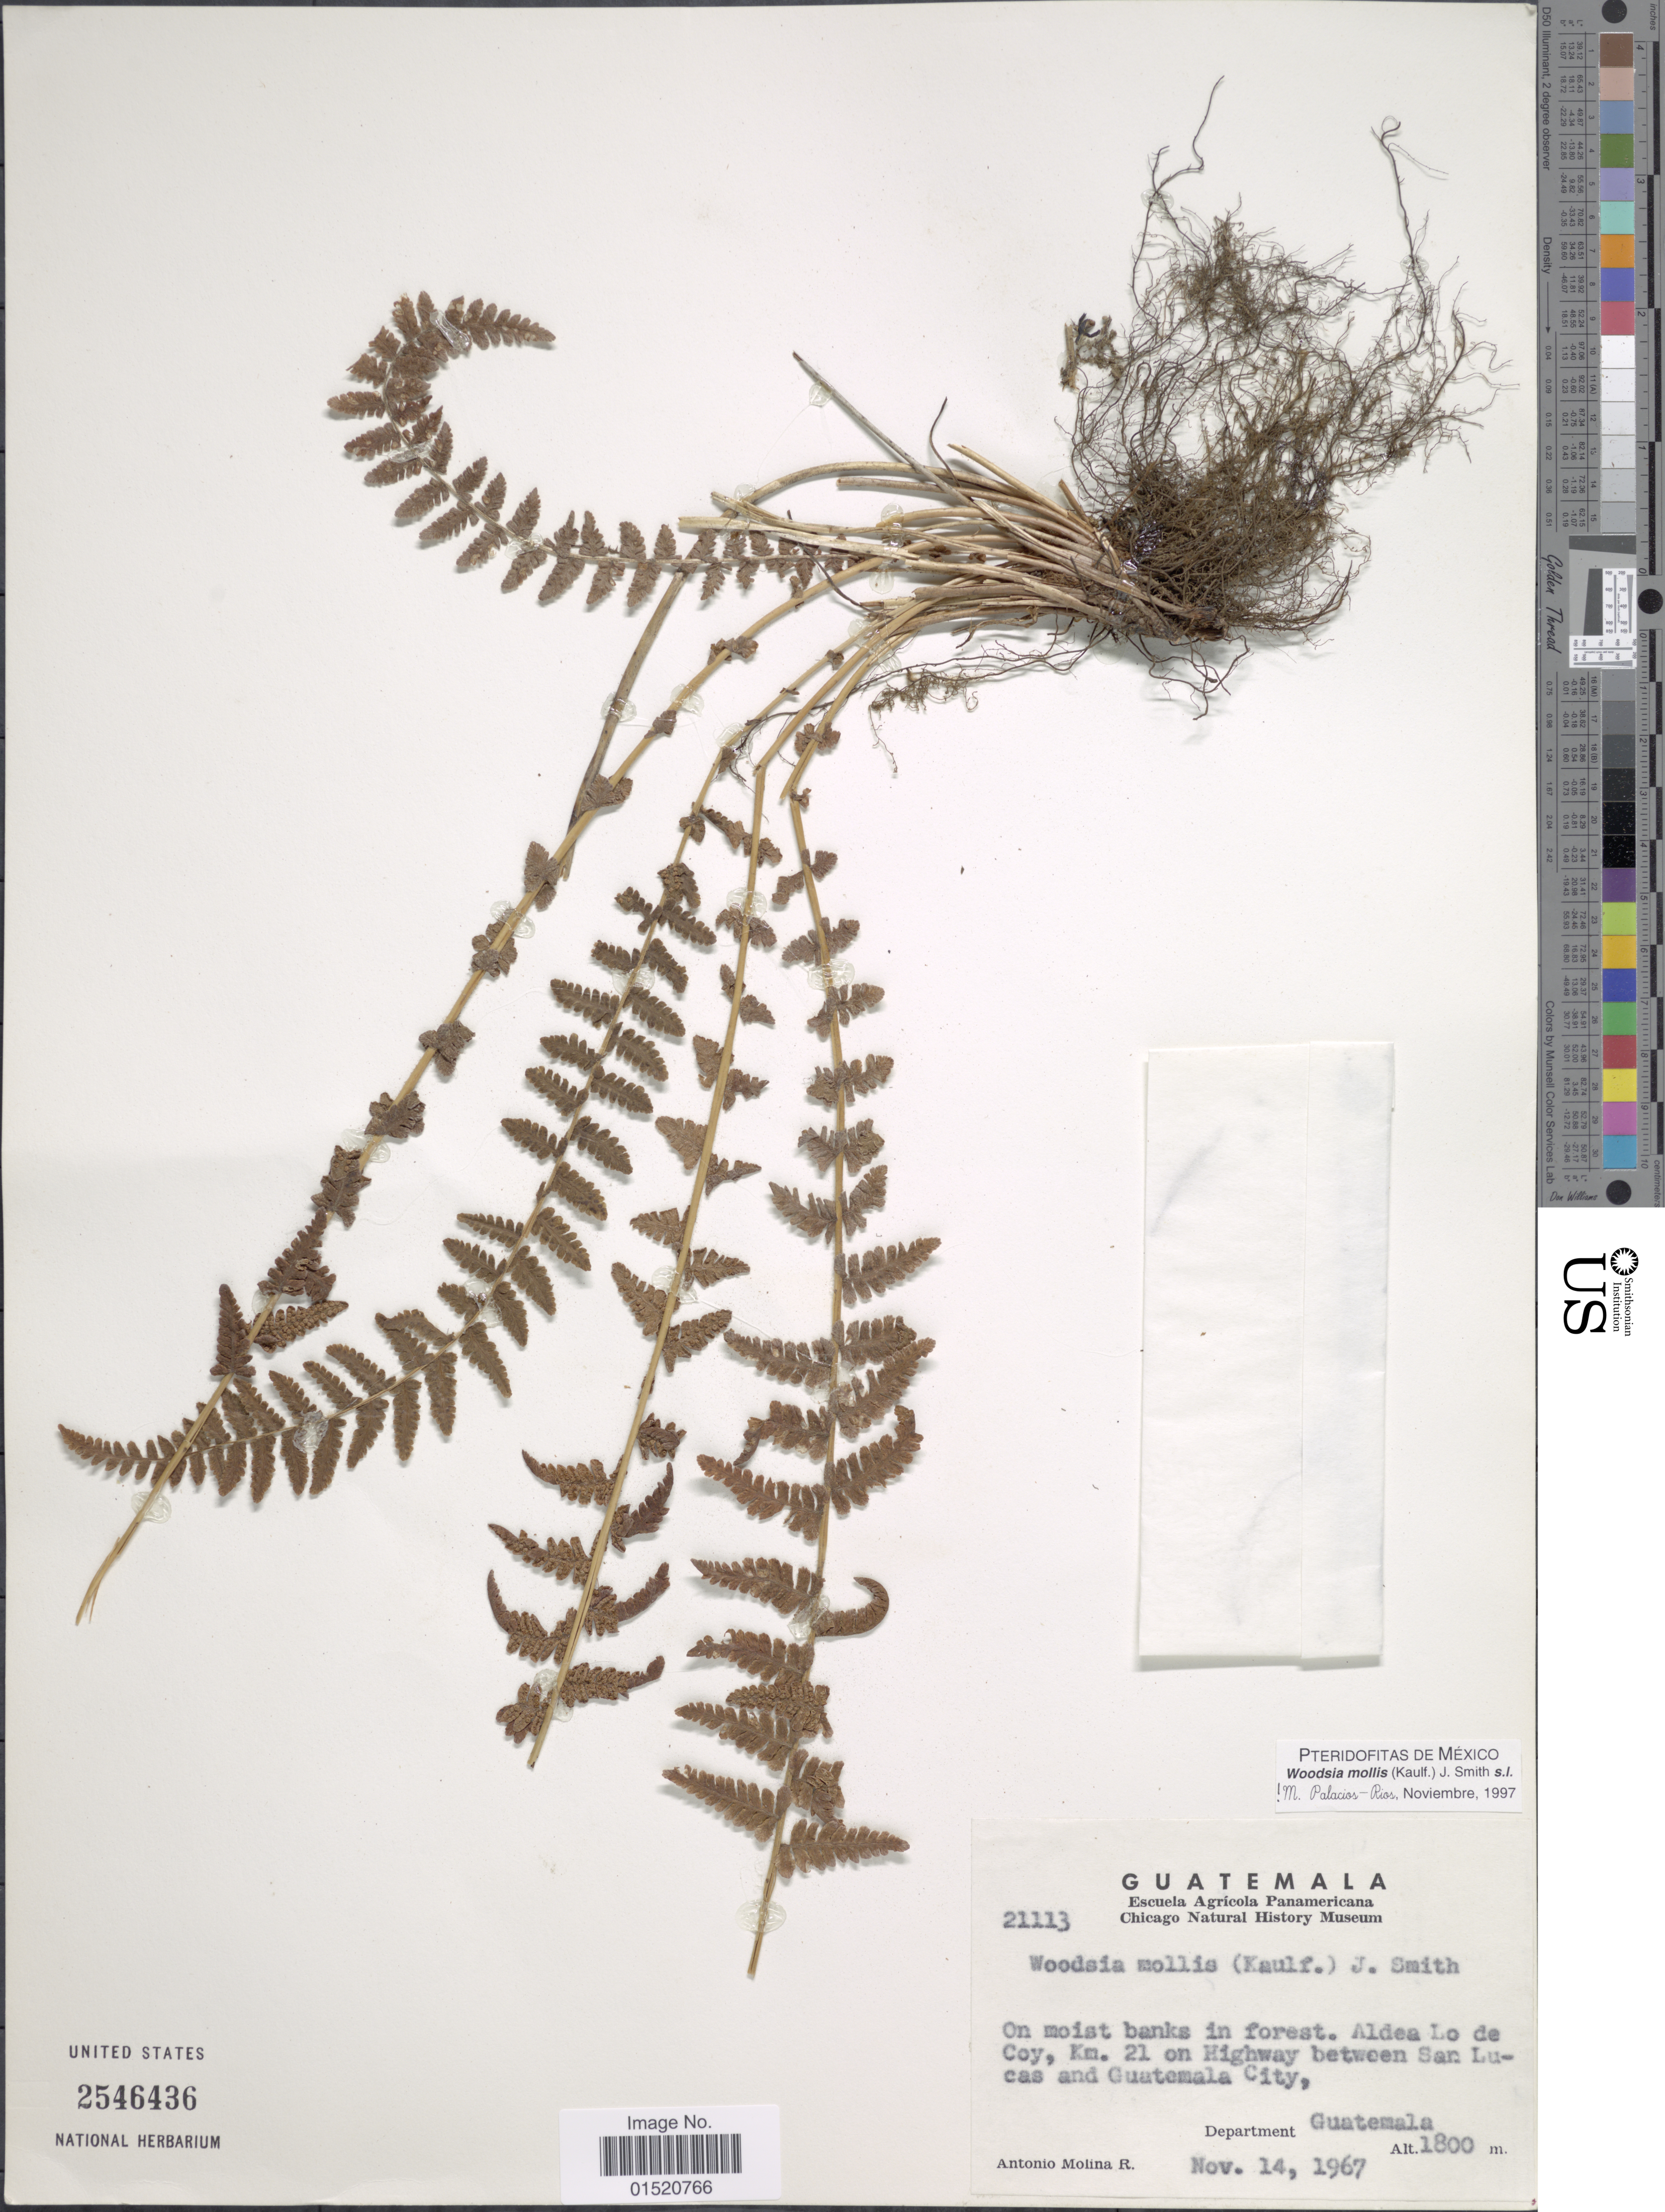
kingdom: Plantae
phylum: Tracheophyta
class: Polypodiopsida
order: Polypodiales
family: Woodsiaceae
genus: Woodsia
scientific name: Woodsia mollis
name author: (Kaulf.) J. Sm.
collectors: A. Molina R.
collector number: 21113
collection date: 1967-11-14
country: Guatemala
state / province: Guatemala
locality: Aldea Lo de Coy, Km. 21 on Highway between San Lucas and Guatemala City, Department Guatemala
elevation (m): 1800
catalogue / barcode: US 2546436